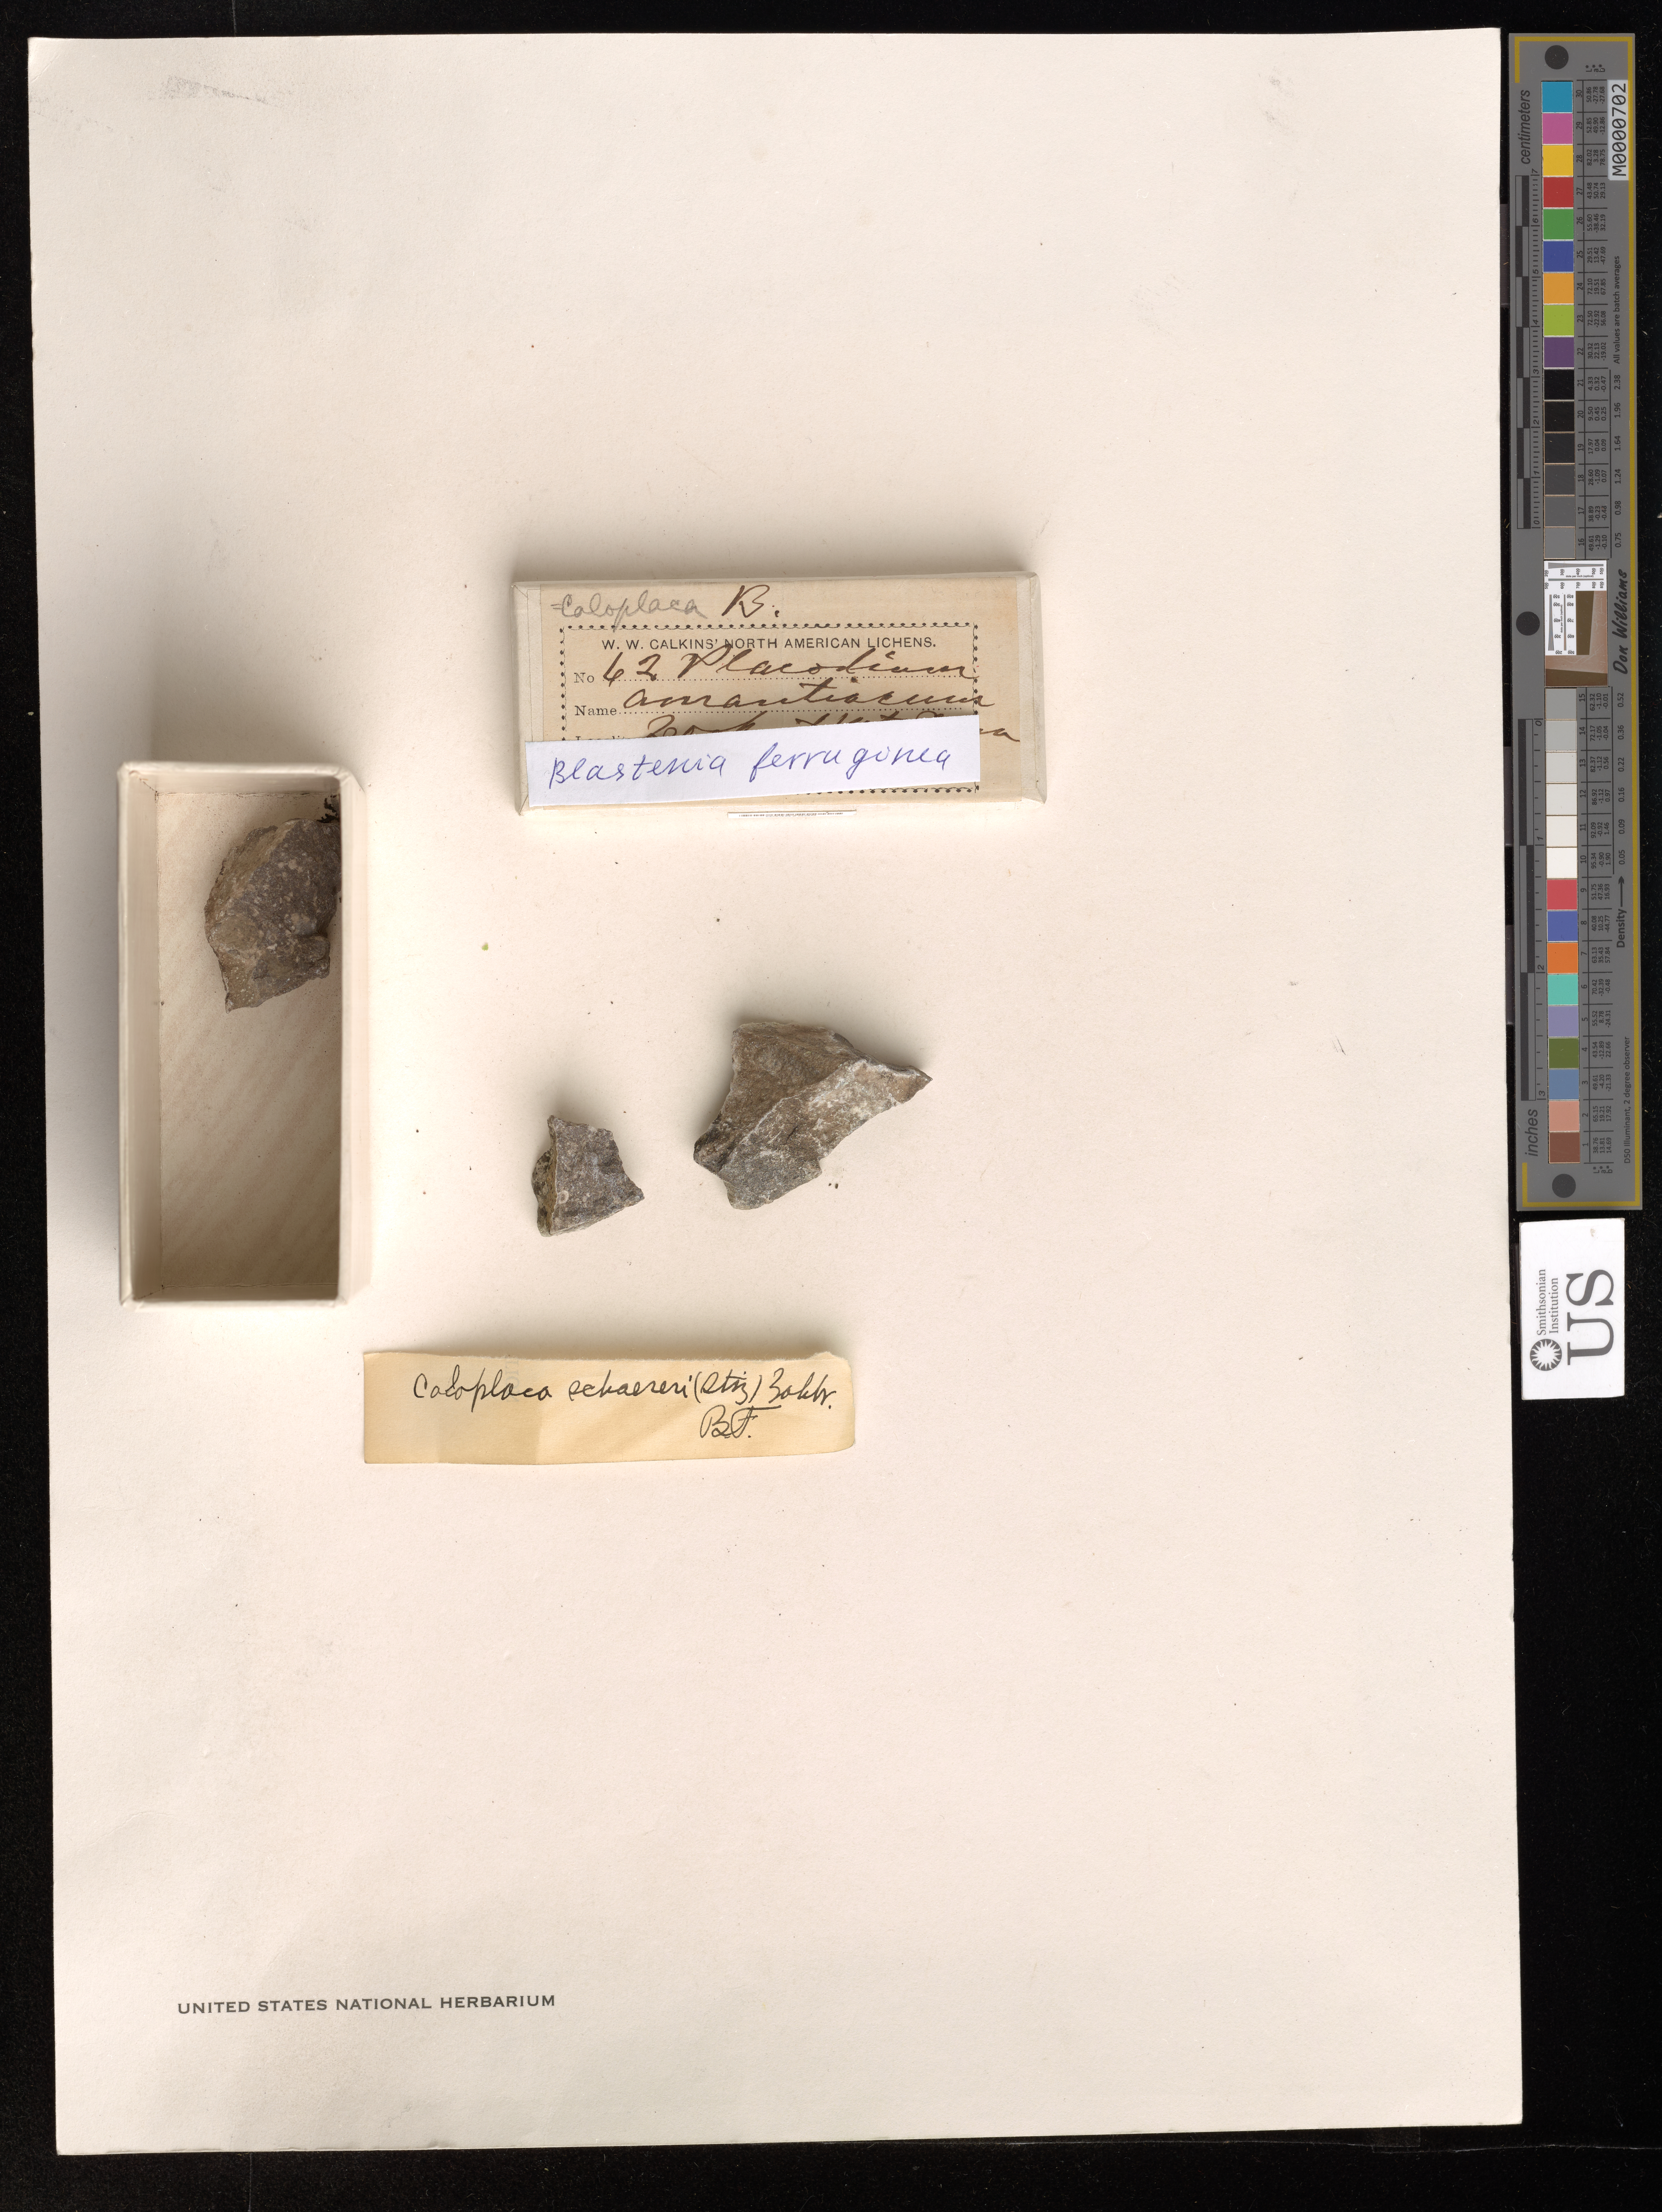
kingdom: Fungi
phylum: Ascomycota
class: Lecanoromycetes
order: Teloschistales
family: Teloschistaceae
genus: Blastenia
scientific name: Blastenia ferruginea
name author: (Huds.) A. Massal.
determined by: Lichen Identifications Updating Project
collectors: W. Calkins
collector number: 62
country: United States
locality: Lookout Mt.